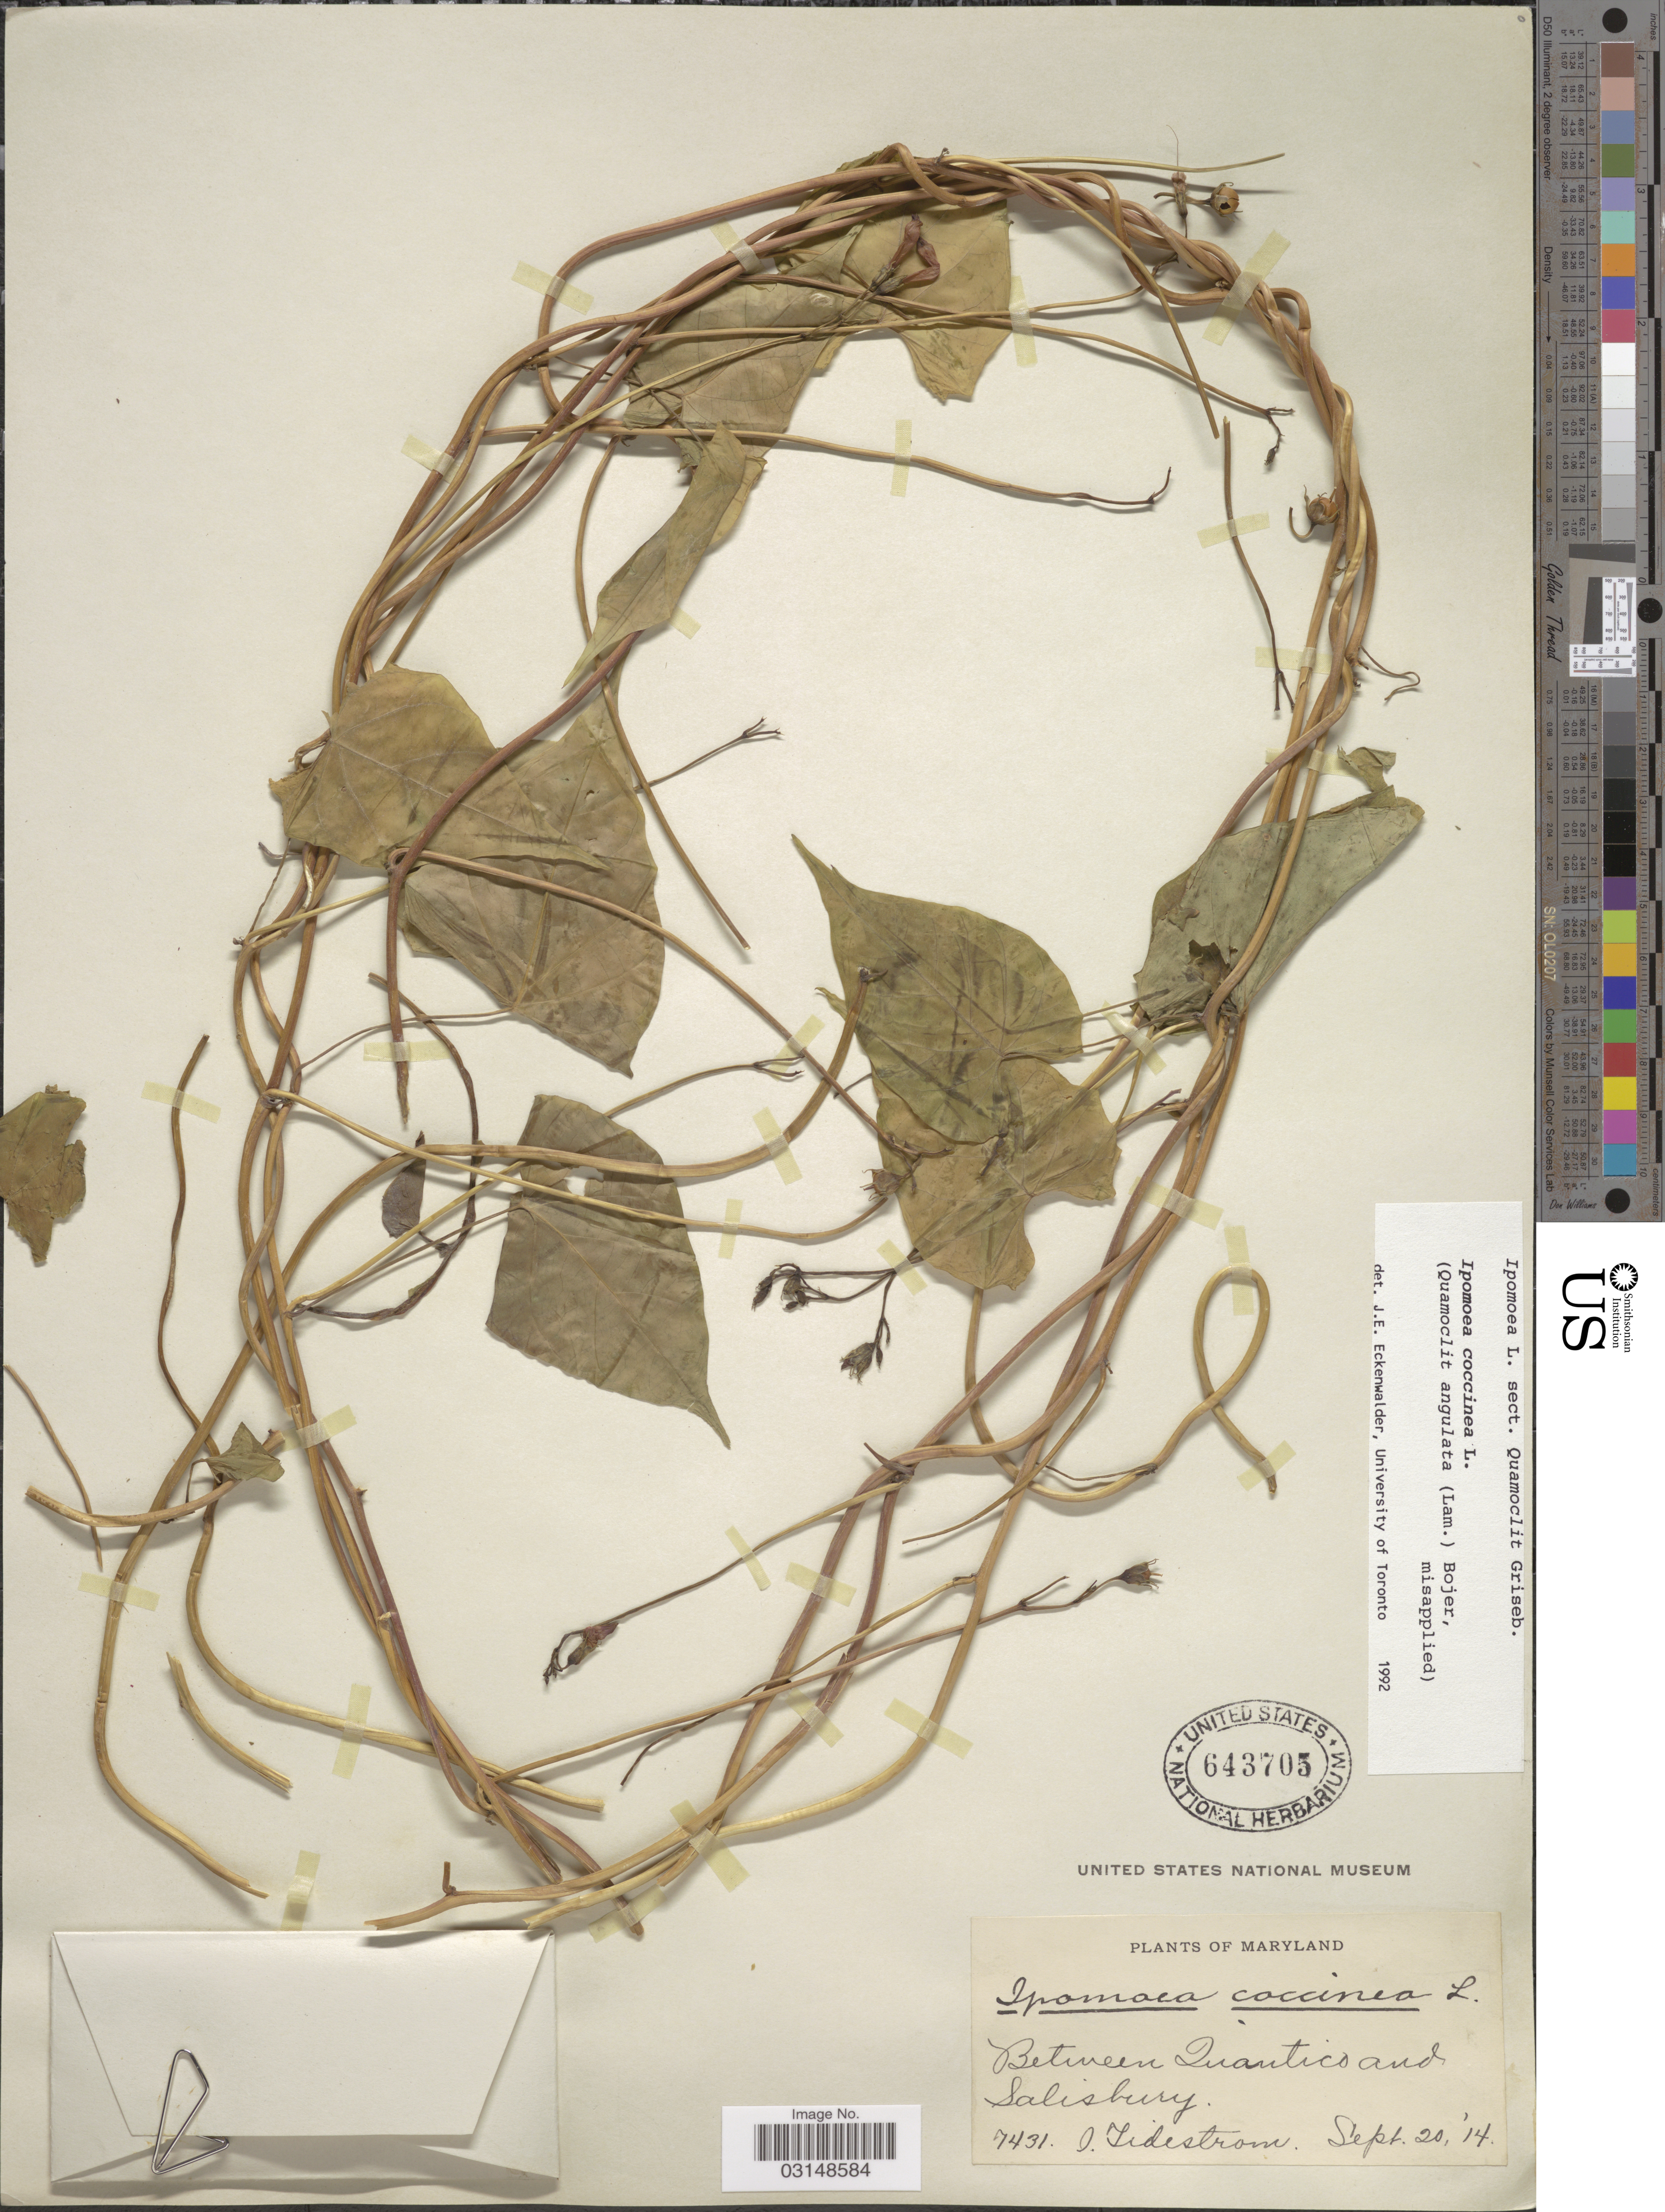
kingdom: Plantae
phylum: Tracheophyta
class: Magnoliopsida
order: Solanales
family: Convolvulaceae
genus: Ipomoea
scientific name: Ipomoea coccinea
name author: L.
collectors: I. F. Tidestrom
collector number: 7431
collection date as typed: Transcribed d/m/y: 20/9/14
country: United States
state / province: Maryland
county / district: Wicomico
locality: Between Quantico and Salisbury.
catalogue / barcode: US 643705